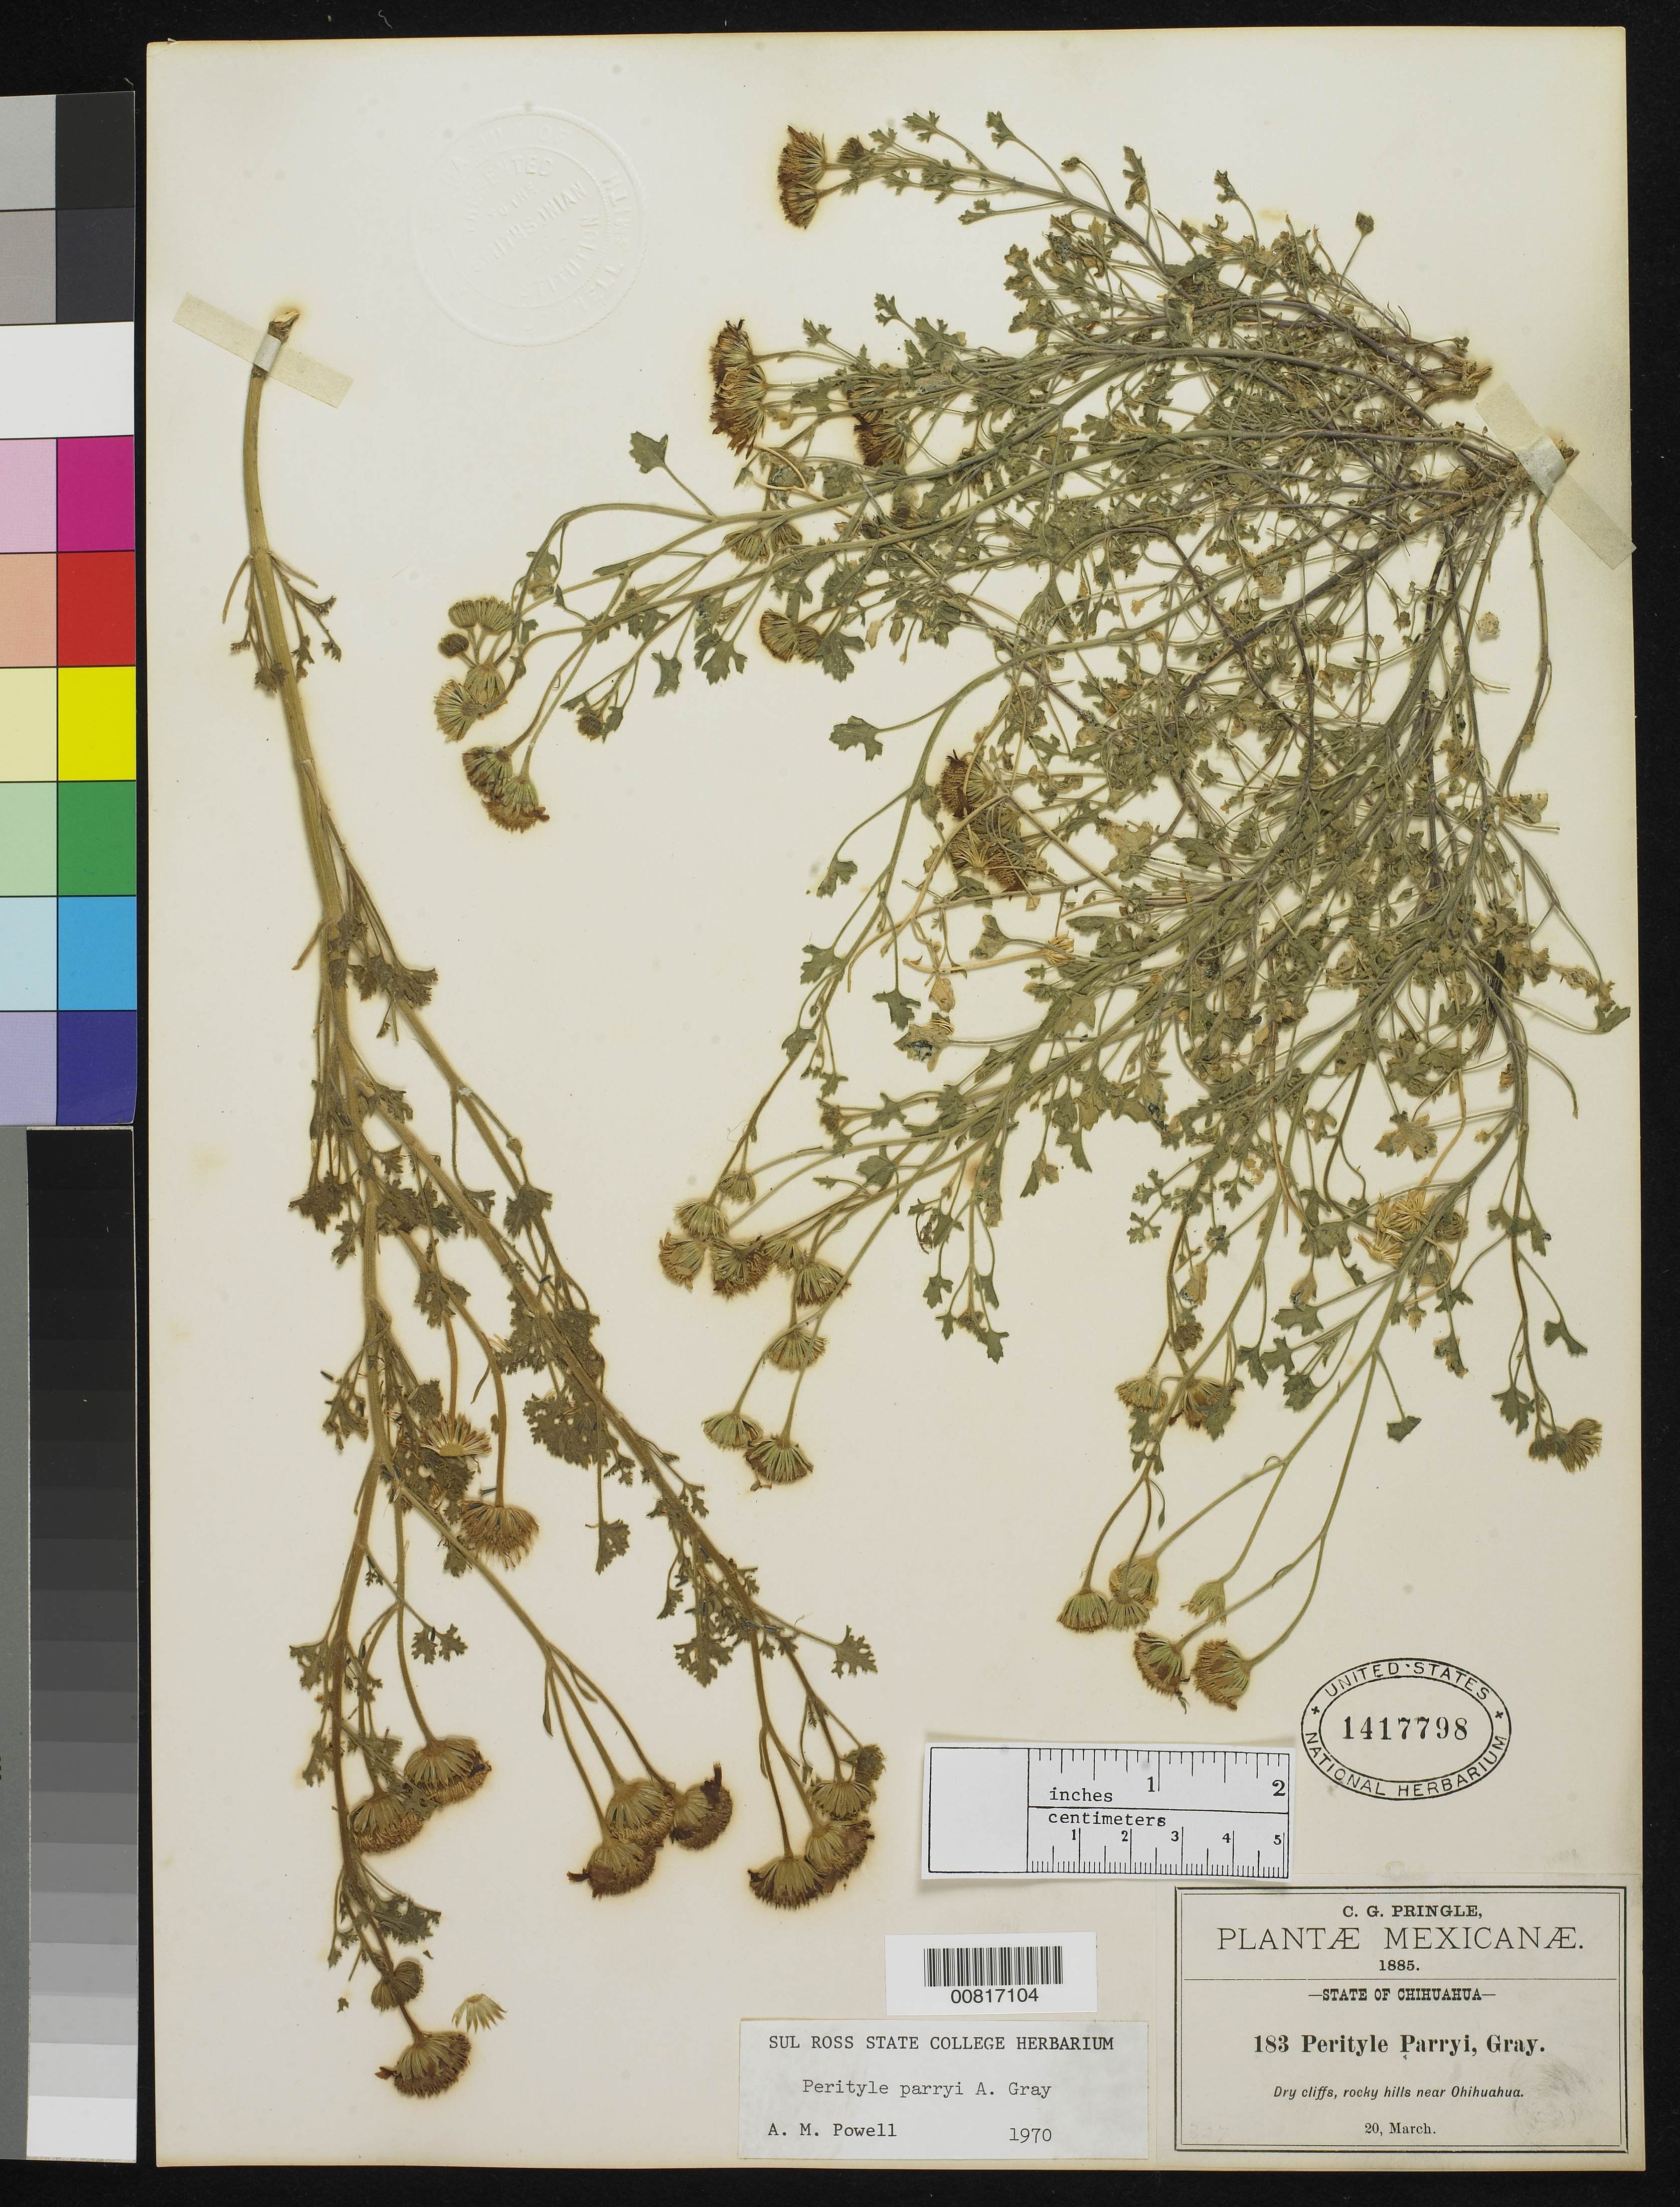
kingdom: Plantae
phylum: Tracheophyta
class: Magnoliopsida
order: Asterales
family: Asteraceae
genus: Perityle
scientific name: Perityle parryi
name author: A. Gray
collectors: C. G. Pringle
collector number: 183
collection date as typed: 20 Mar 1885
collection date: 1885-03-20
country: Mexico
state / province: Chihuahua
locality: Dry cliffs, rocky hills near Chihuahua.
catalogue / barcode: US 1417798